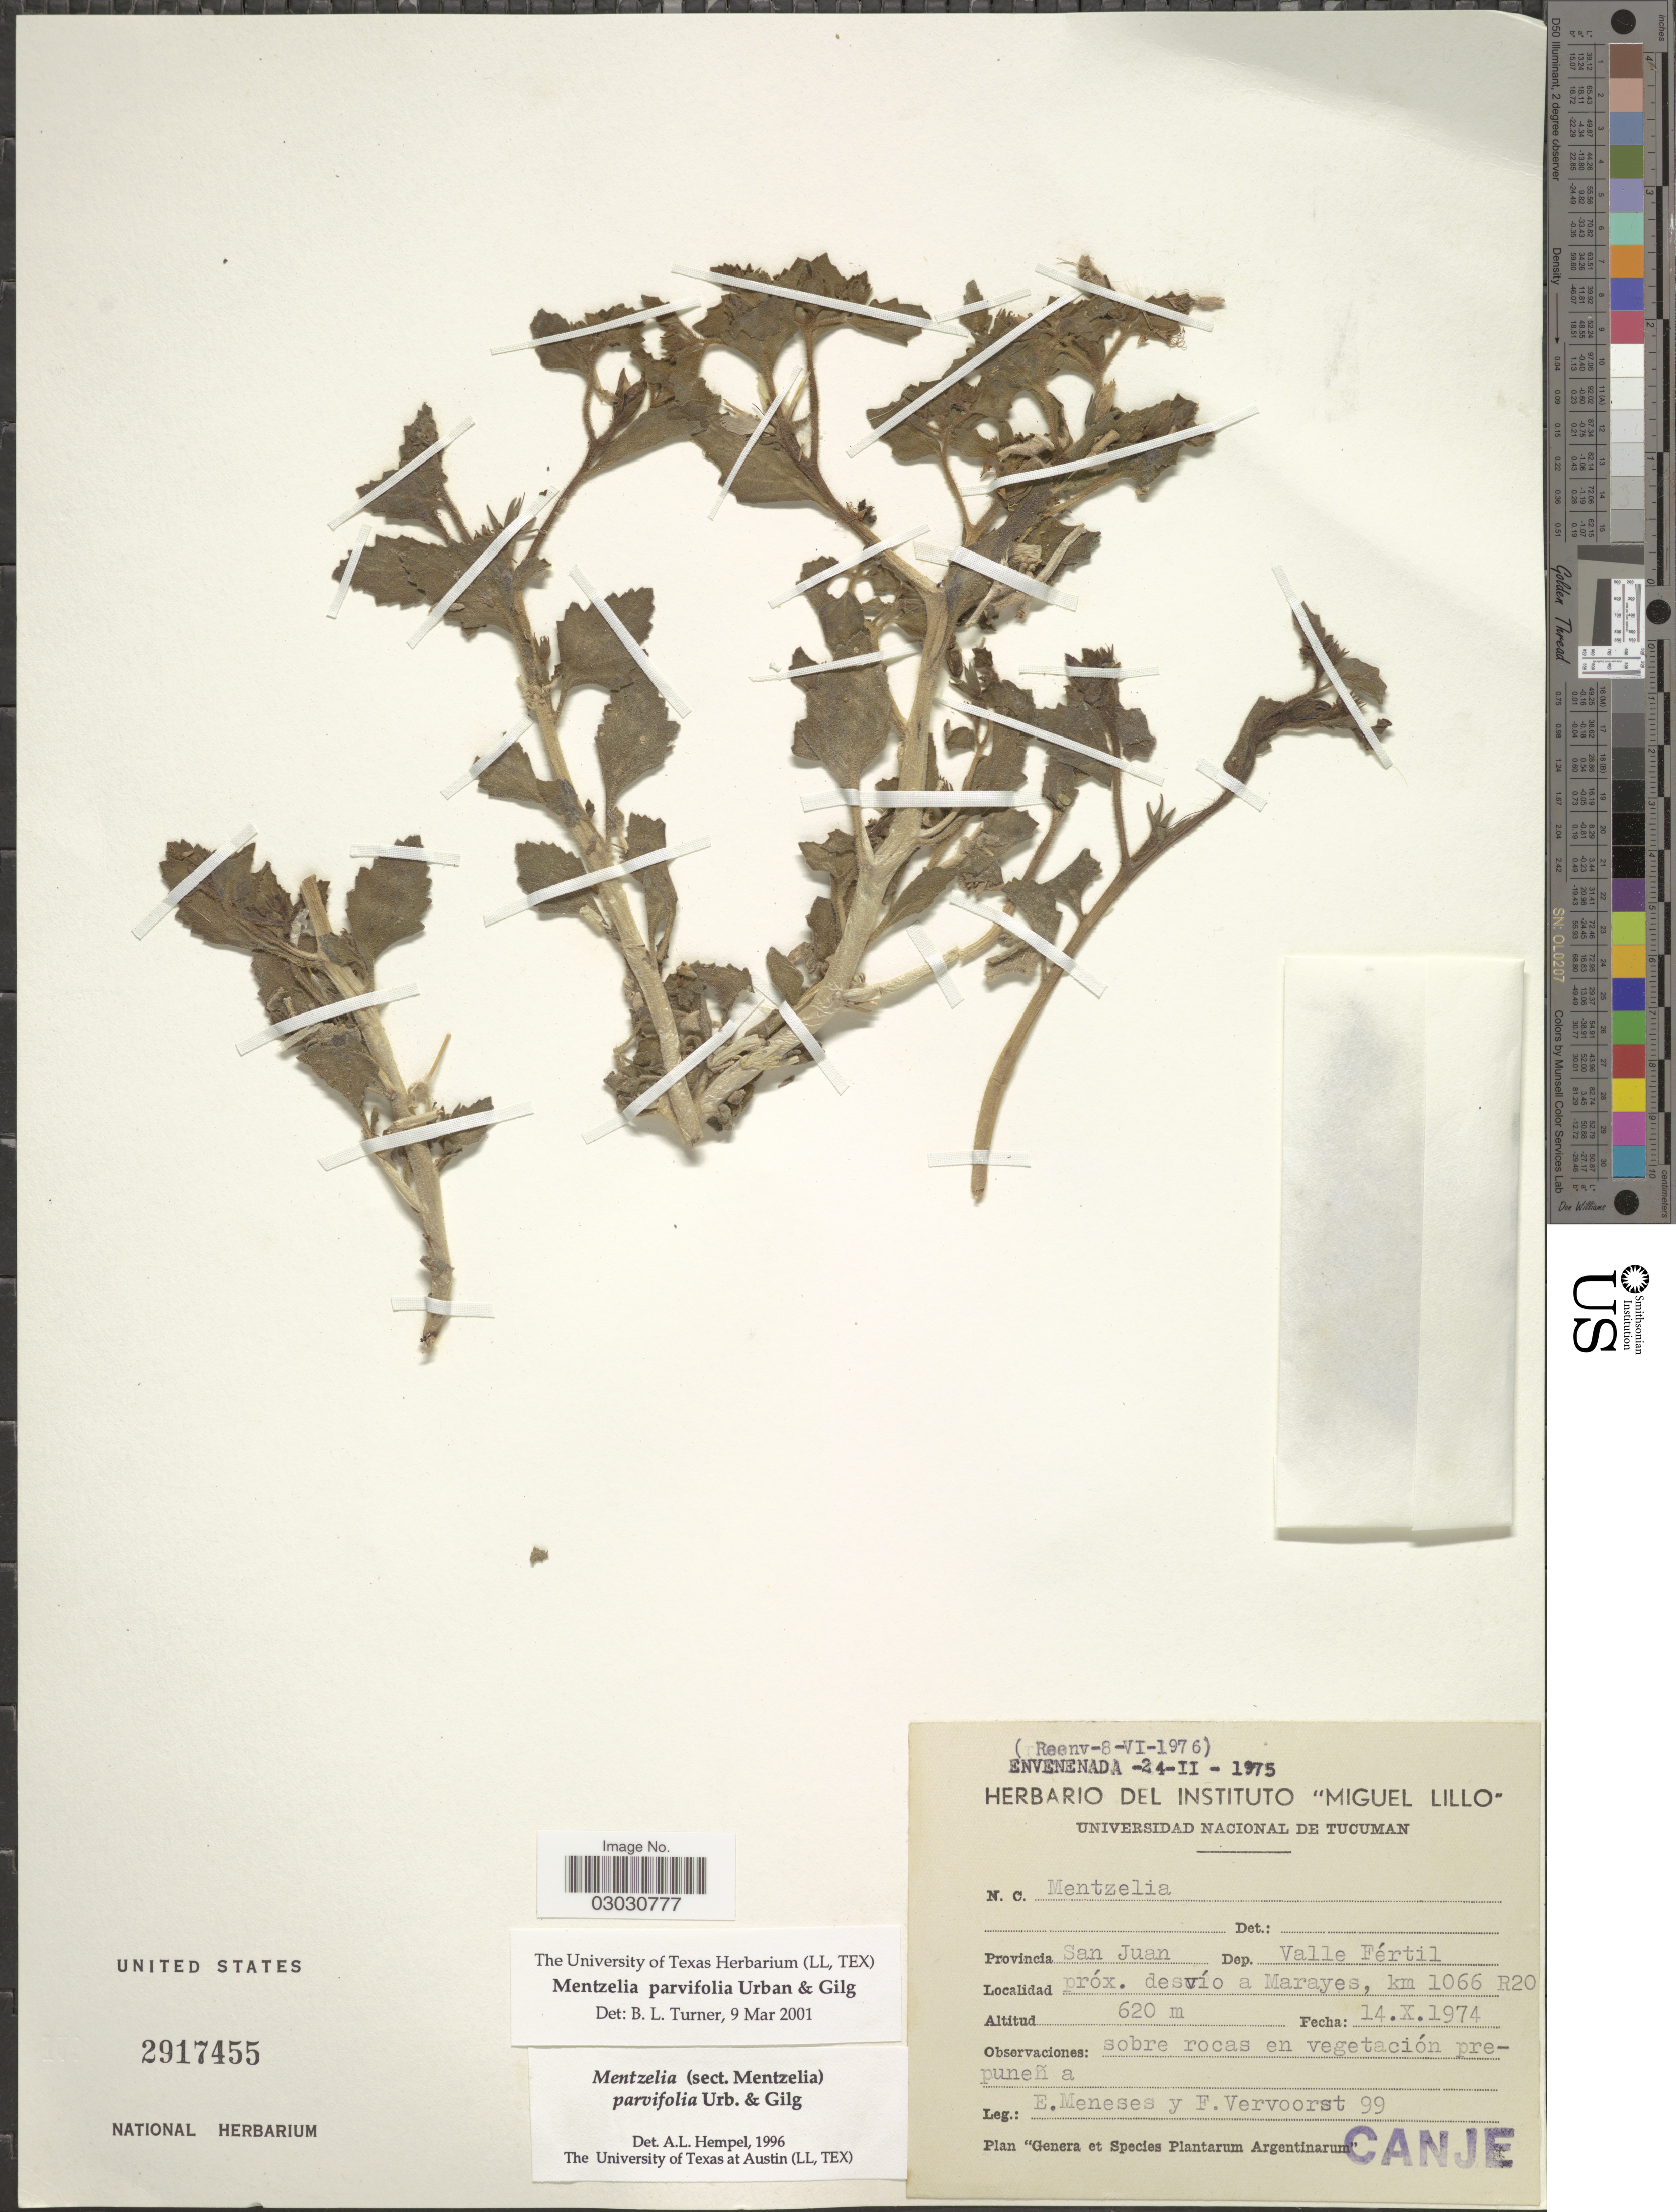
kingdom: Plantae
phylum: Tracheophyta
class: Magnoliopsida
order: Cornales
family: Loasaceae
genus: Mentzelia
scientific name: Mentzelia parvifolia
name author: Urb. & Gilg ex Kurtz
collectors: E. Meneses & F. Vervoorst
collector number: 99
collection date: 1974-10-14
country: Argentina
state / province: San Juan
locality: Dep. Valle Fértil. próx. desvío a Marayes, km 1066 R20.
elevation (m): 620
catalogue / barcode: US 2917455